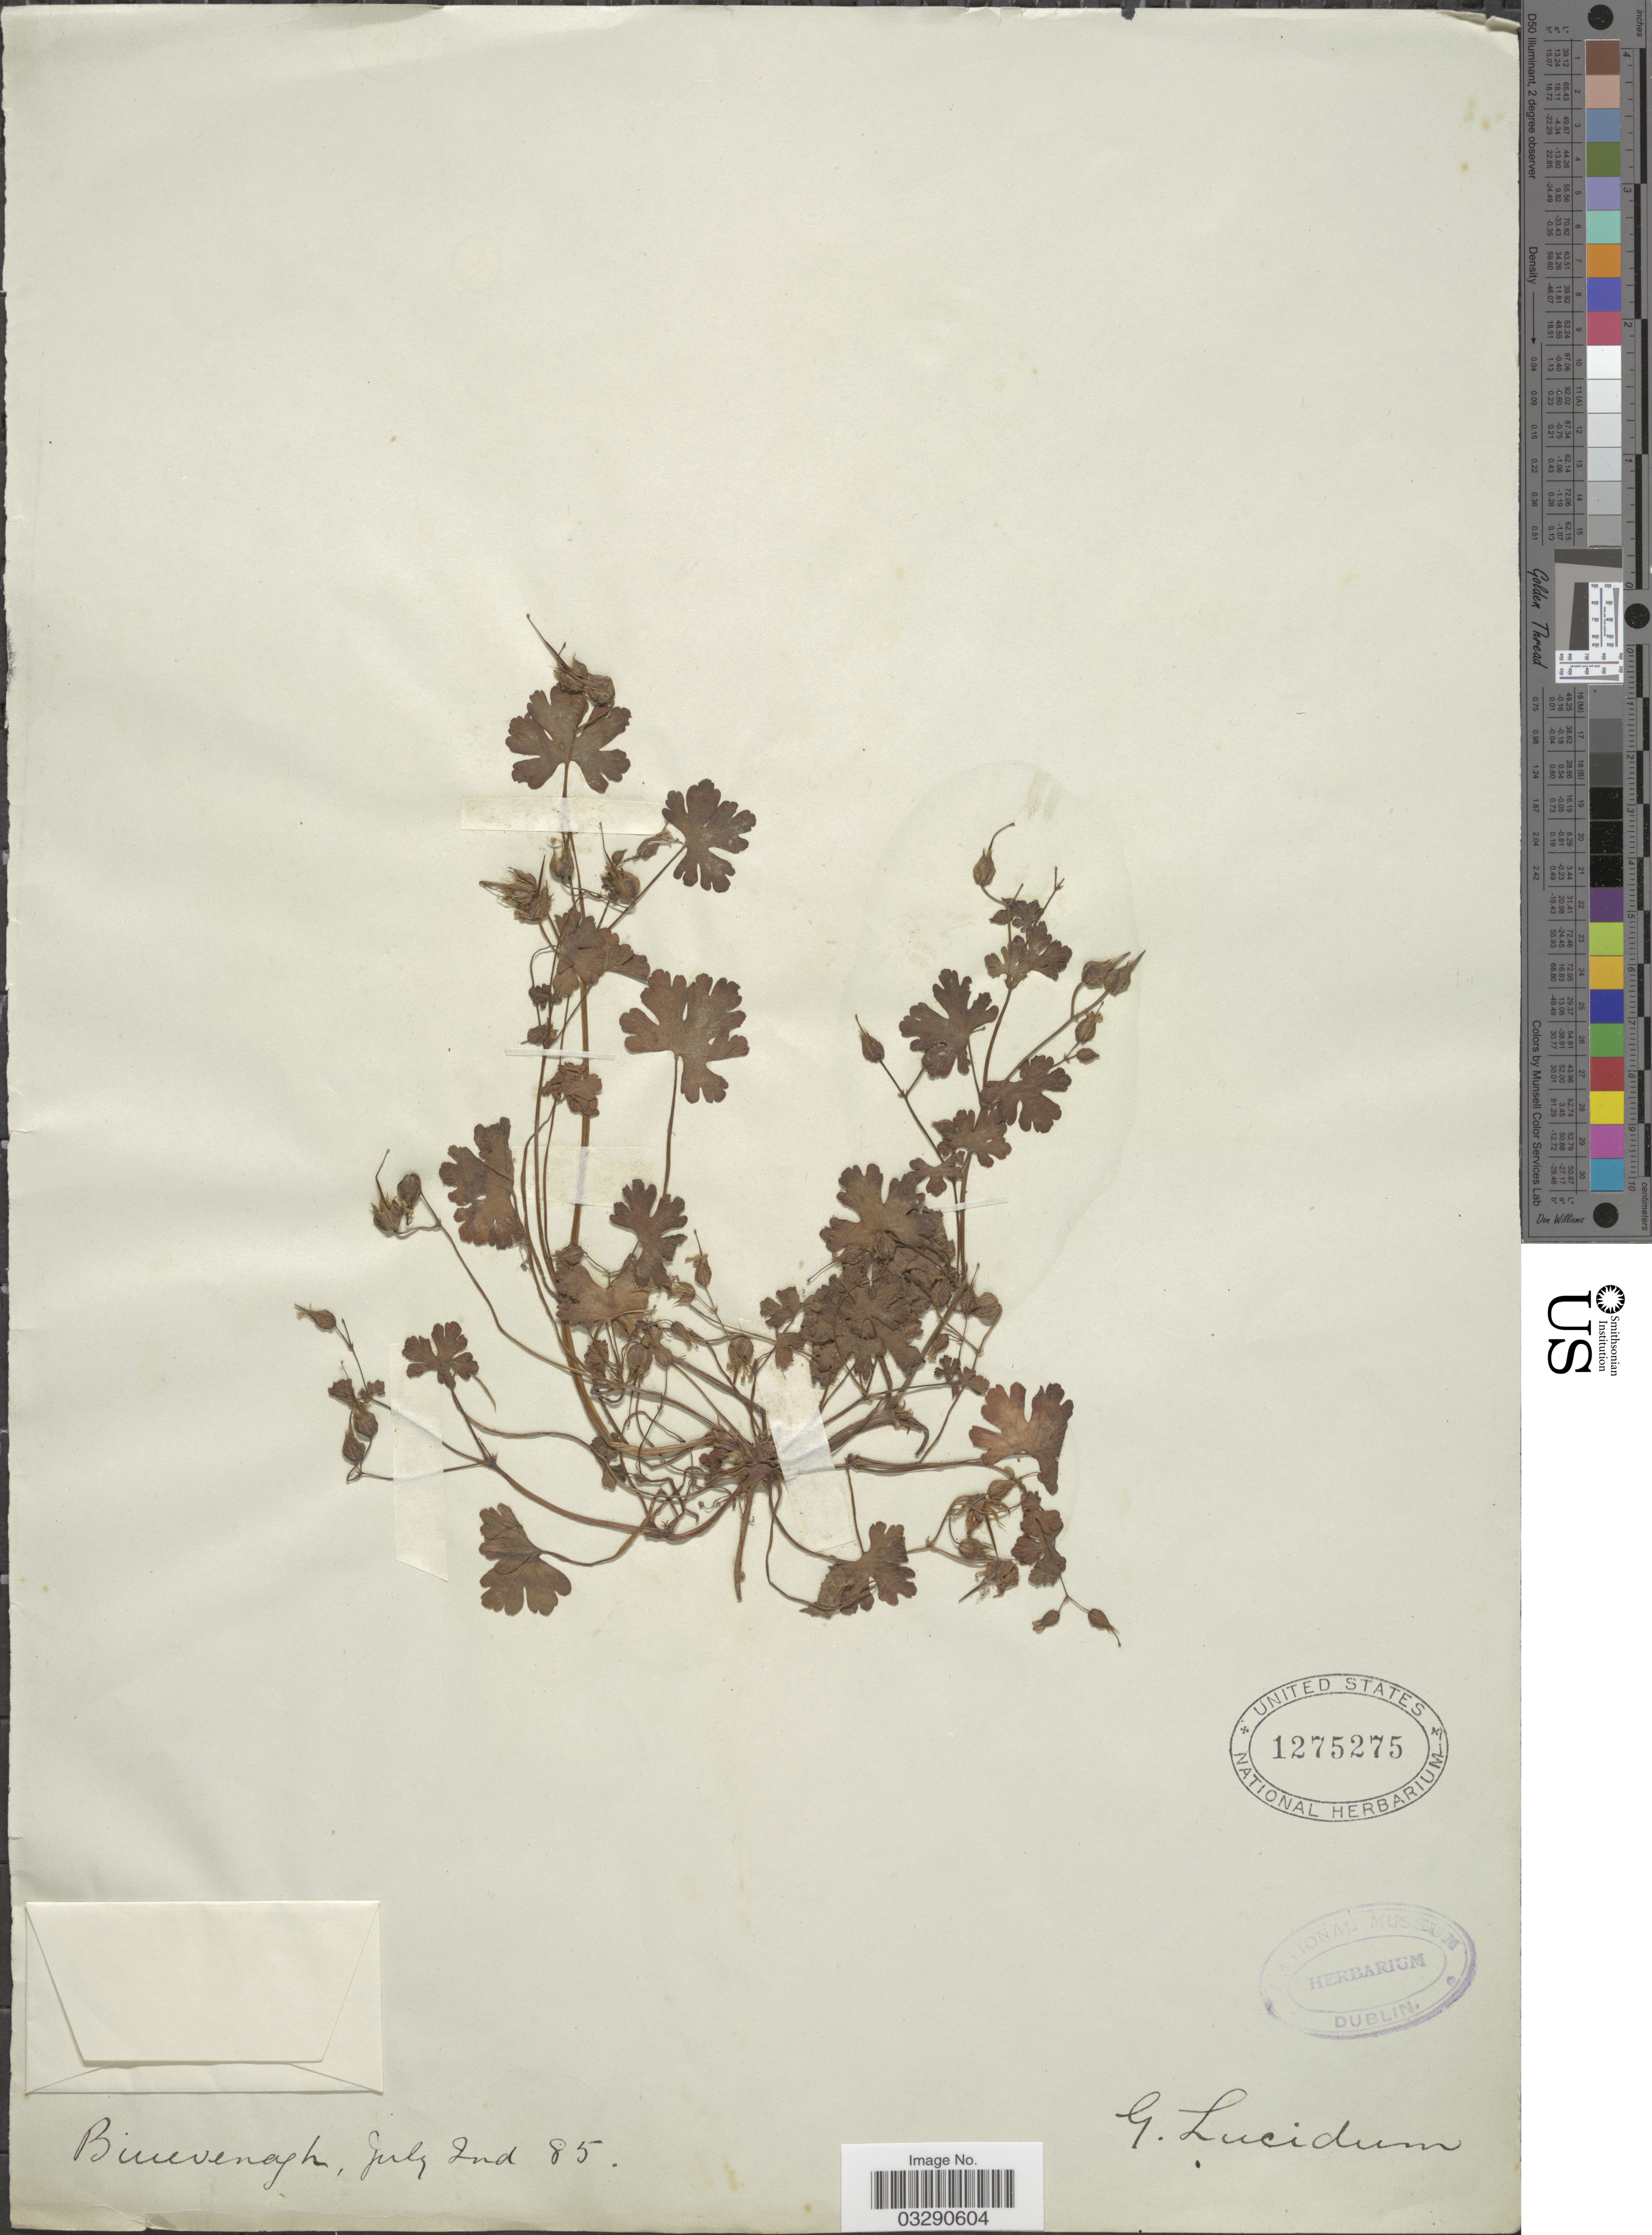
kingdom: Plantae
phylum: Tracheophyta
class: Magnoliopsida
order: Geraniales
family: Geraniaceae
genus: Geranium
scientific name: Geranium lucidum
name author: L.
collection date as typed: Transcribed d/m/y: 2/7/85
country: United Kingdom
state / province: Northern Ireland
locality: Binevenagh.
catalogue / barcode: US 1275275